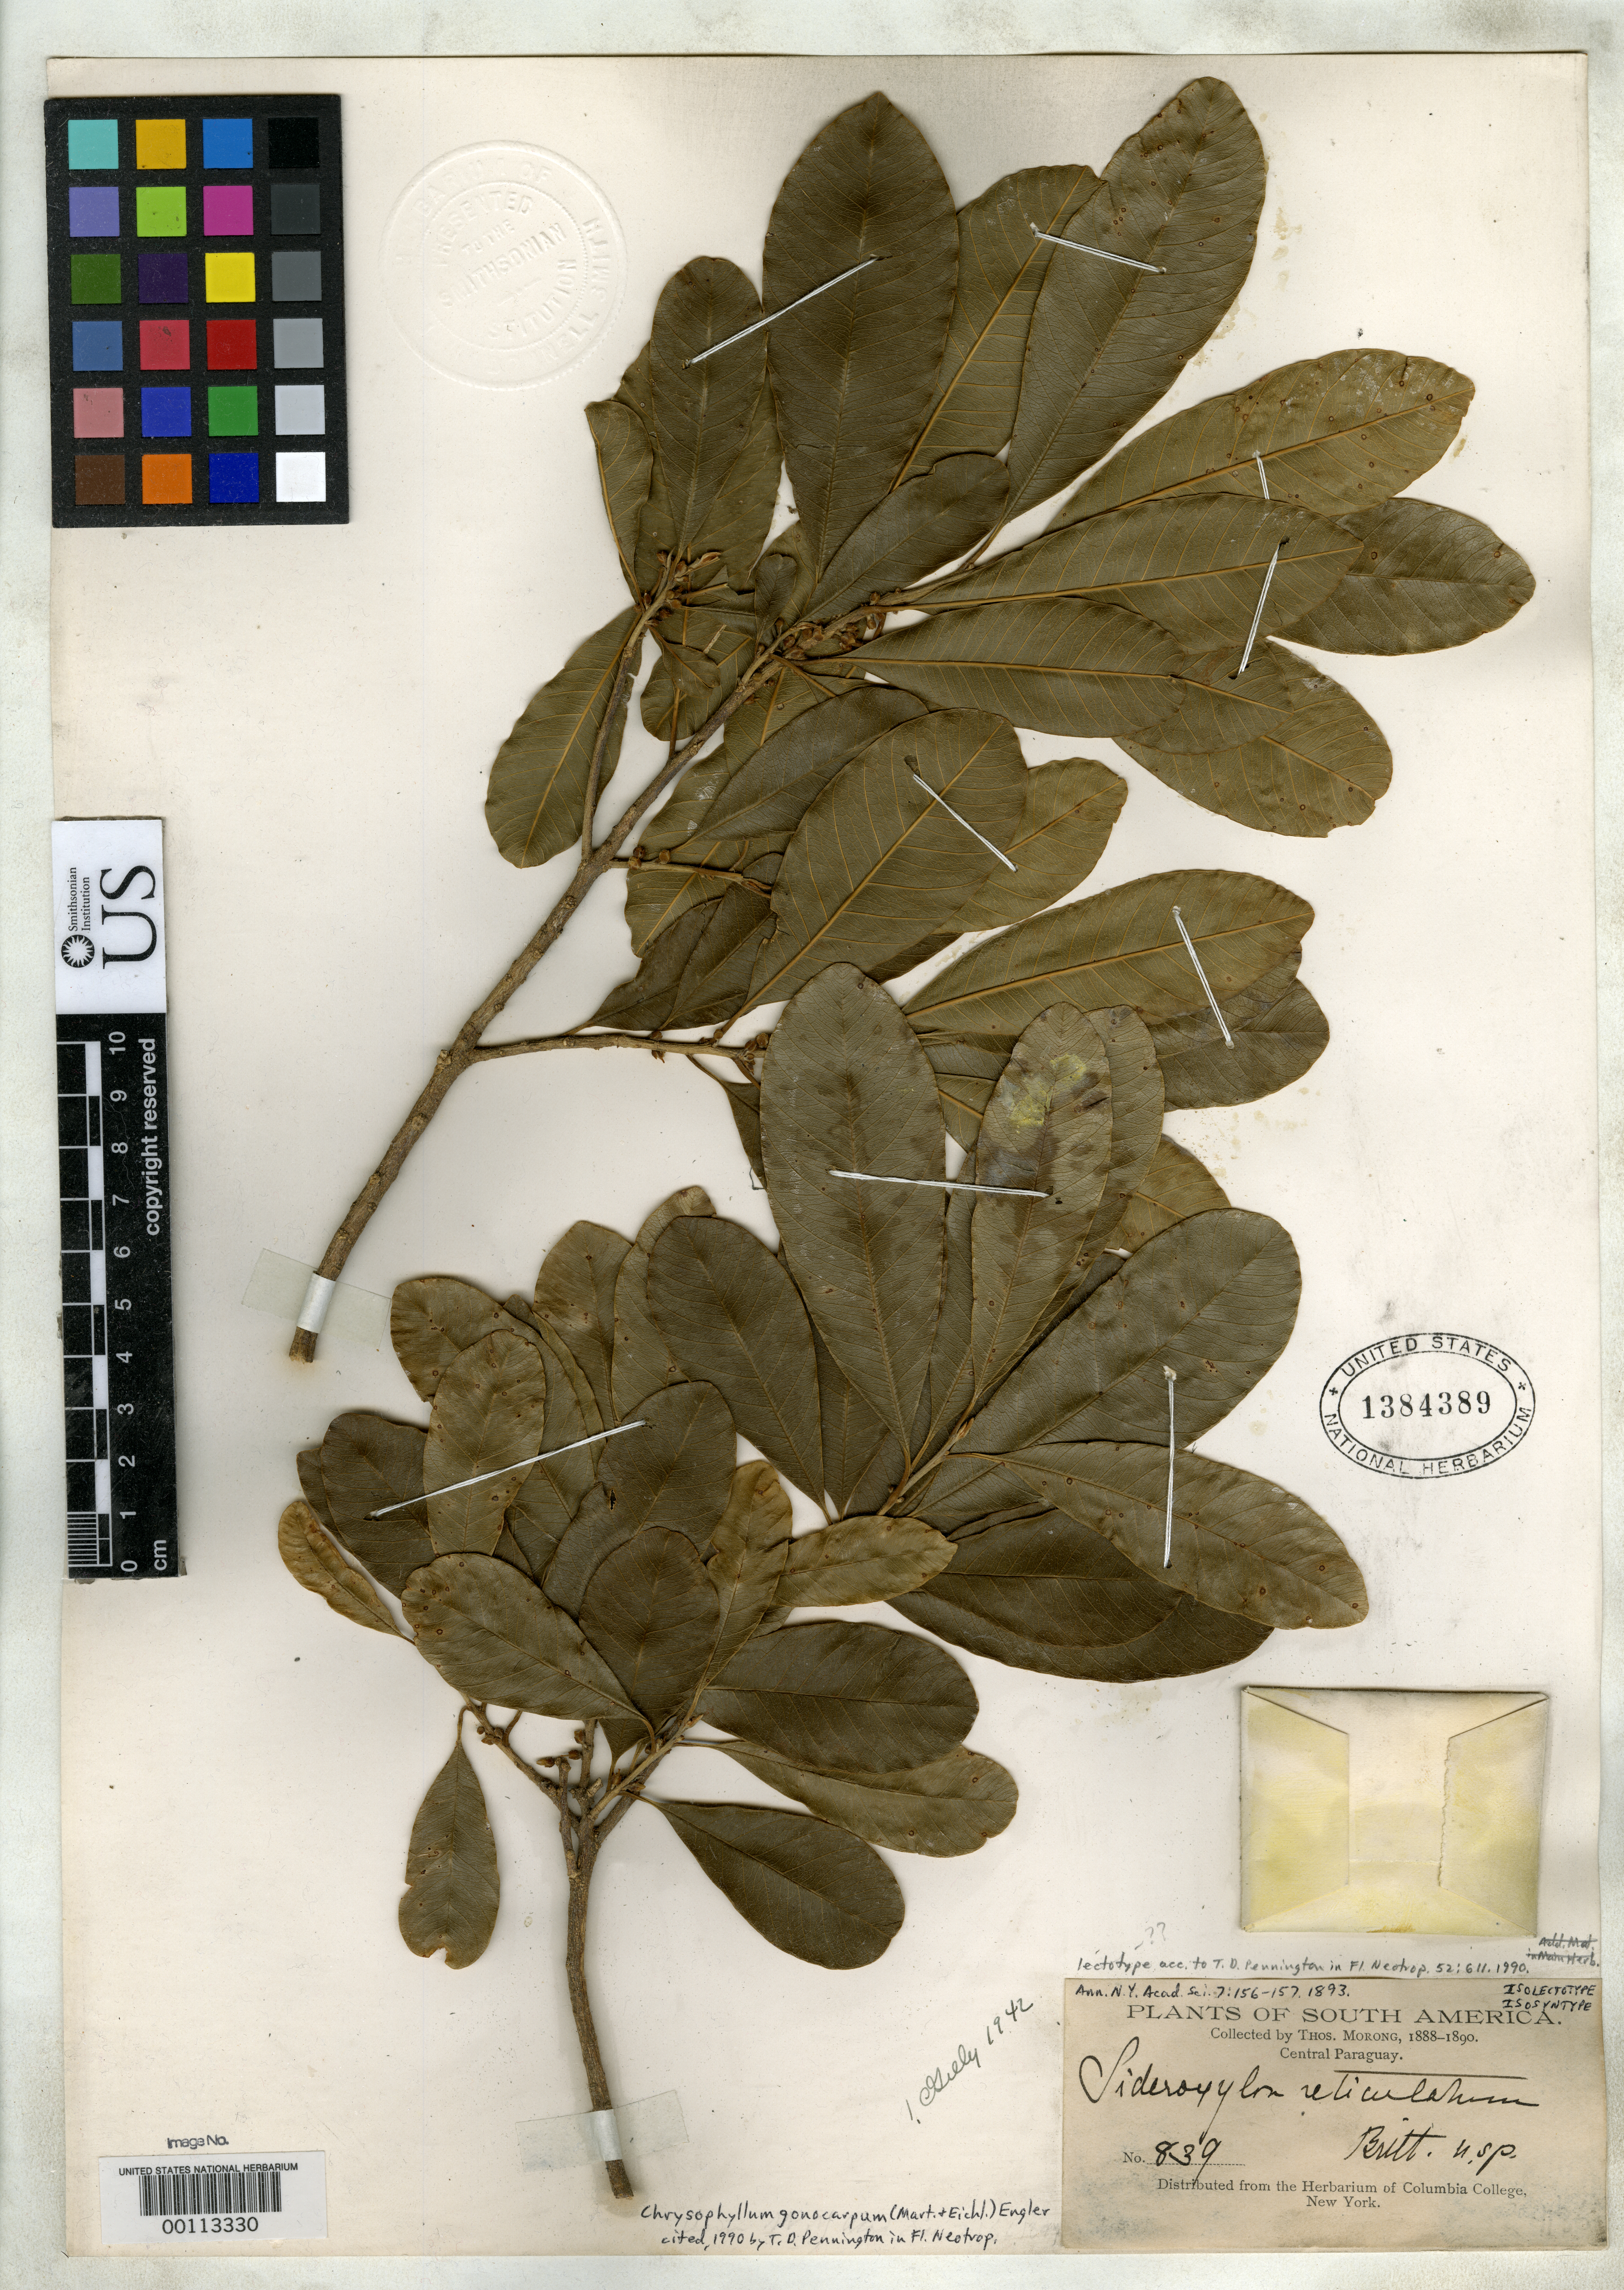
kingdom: Plantae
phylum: Tracheophyta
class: Magnoliopsida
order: Ericales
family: Sapotaceae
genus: Sideroxylon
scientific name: Sideroxylon reticulatum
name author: Britton in Morong & Britton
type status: Isolectotype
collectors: T. Morong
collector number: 839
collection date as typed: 1888 to -- --- 1890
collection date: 1888/1890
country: Paraguay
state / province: Central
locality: Asuncion.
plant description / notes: Sideroxylon reticulatum Britton is a later homonym of Sideroxylon reticulatum Baill.; Pennington (1990) cites Morong 839 as type collection with "holotype" (NY) and "isotypes"; other collections are mentioned in protologue so this is arguably an effective lectotypification.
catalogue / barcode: US 1384389